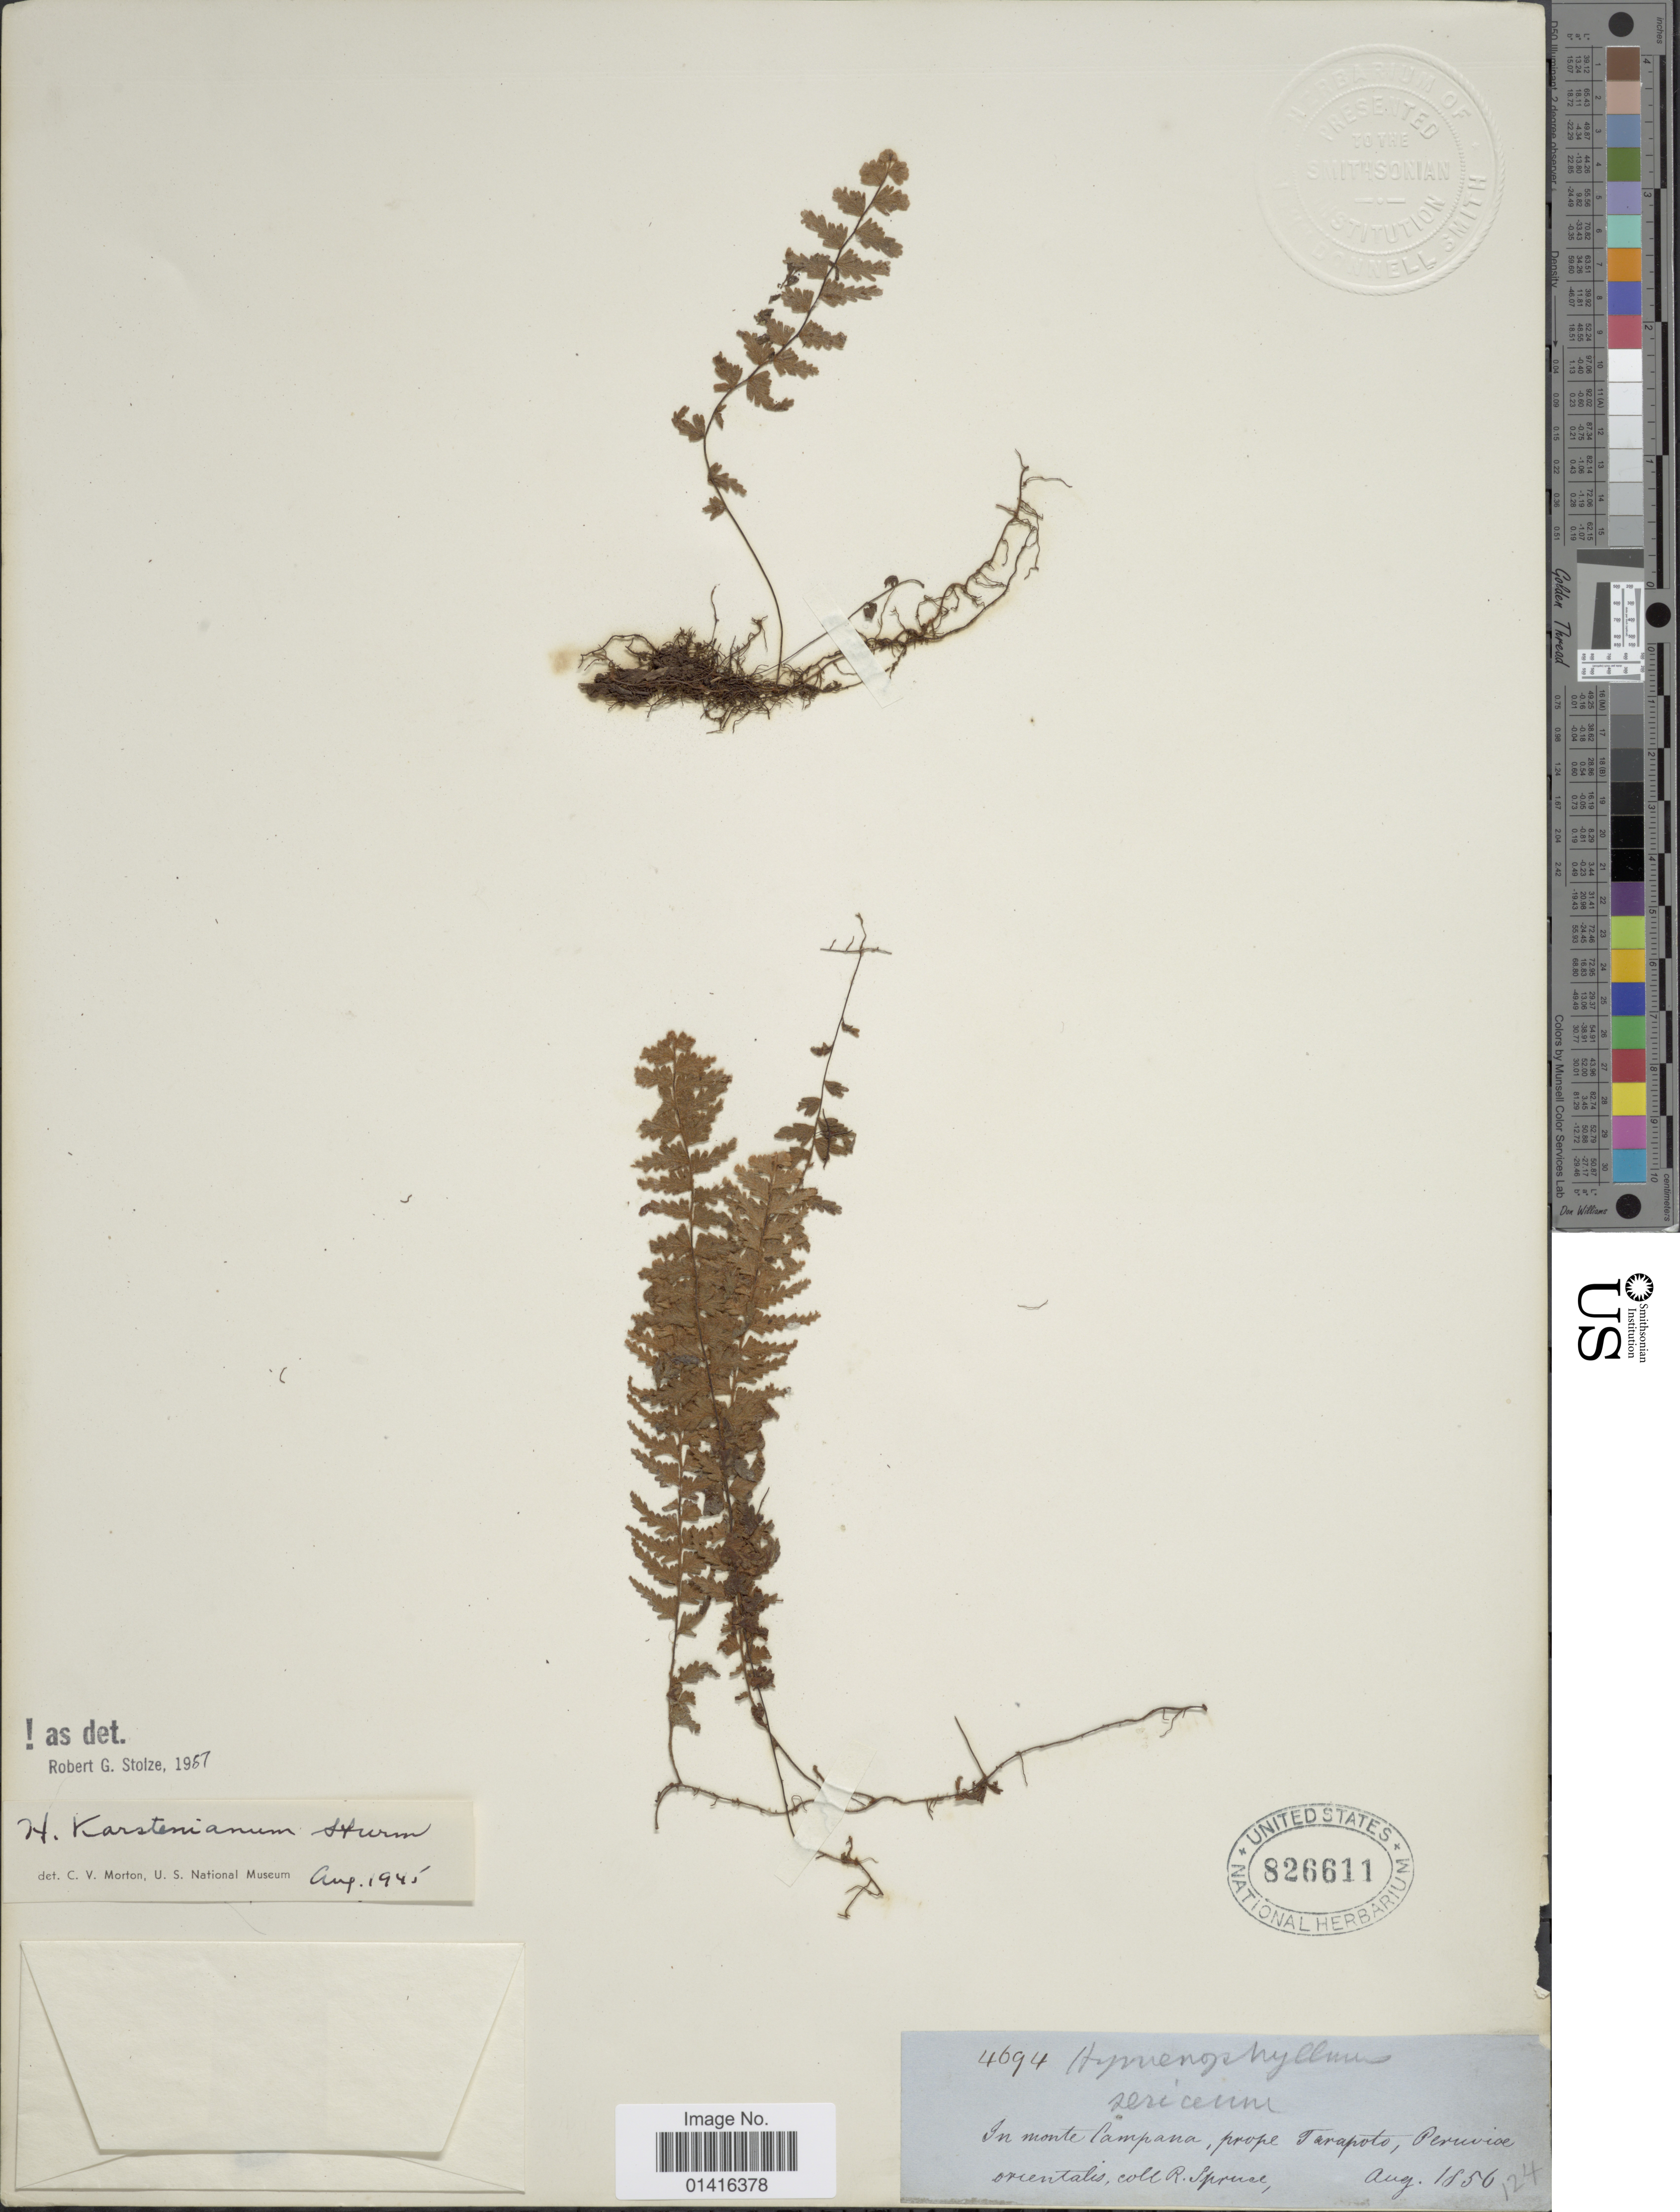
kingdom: Plantae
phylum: Tracheophyta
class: Polypodiopsida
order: Hymenophyllales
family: Hymenophyllaceae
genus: Hymenophyllum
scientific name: Hymenophyllum karstenianum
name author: J.W. Sturm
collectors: R. Spruce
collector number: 4694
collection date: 1856-08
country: Peru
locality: In monte lampana, prope Tarapoto, Peruvioe orientalis.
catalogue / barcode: US 826611